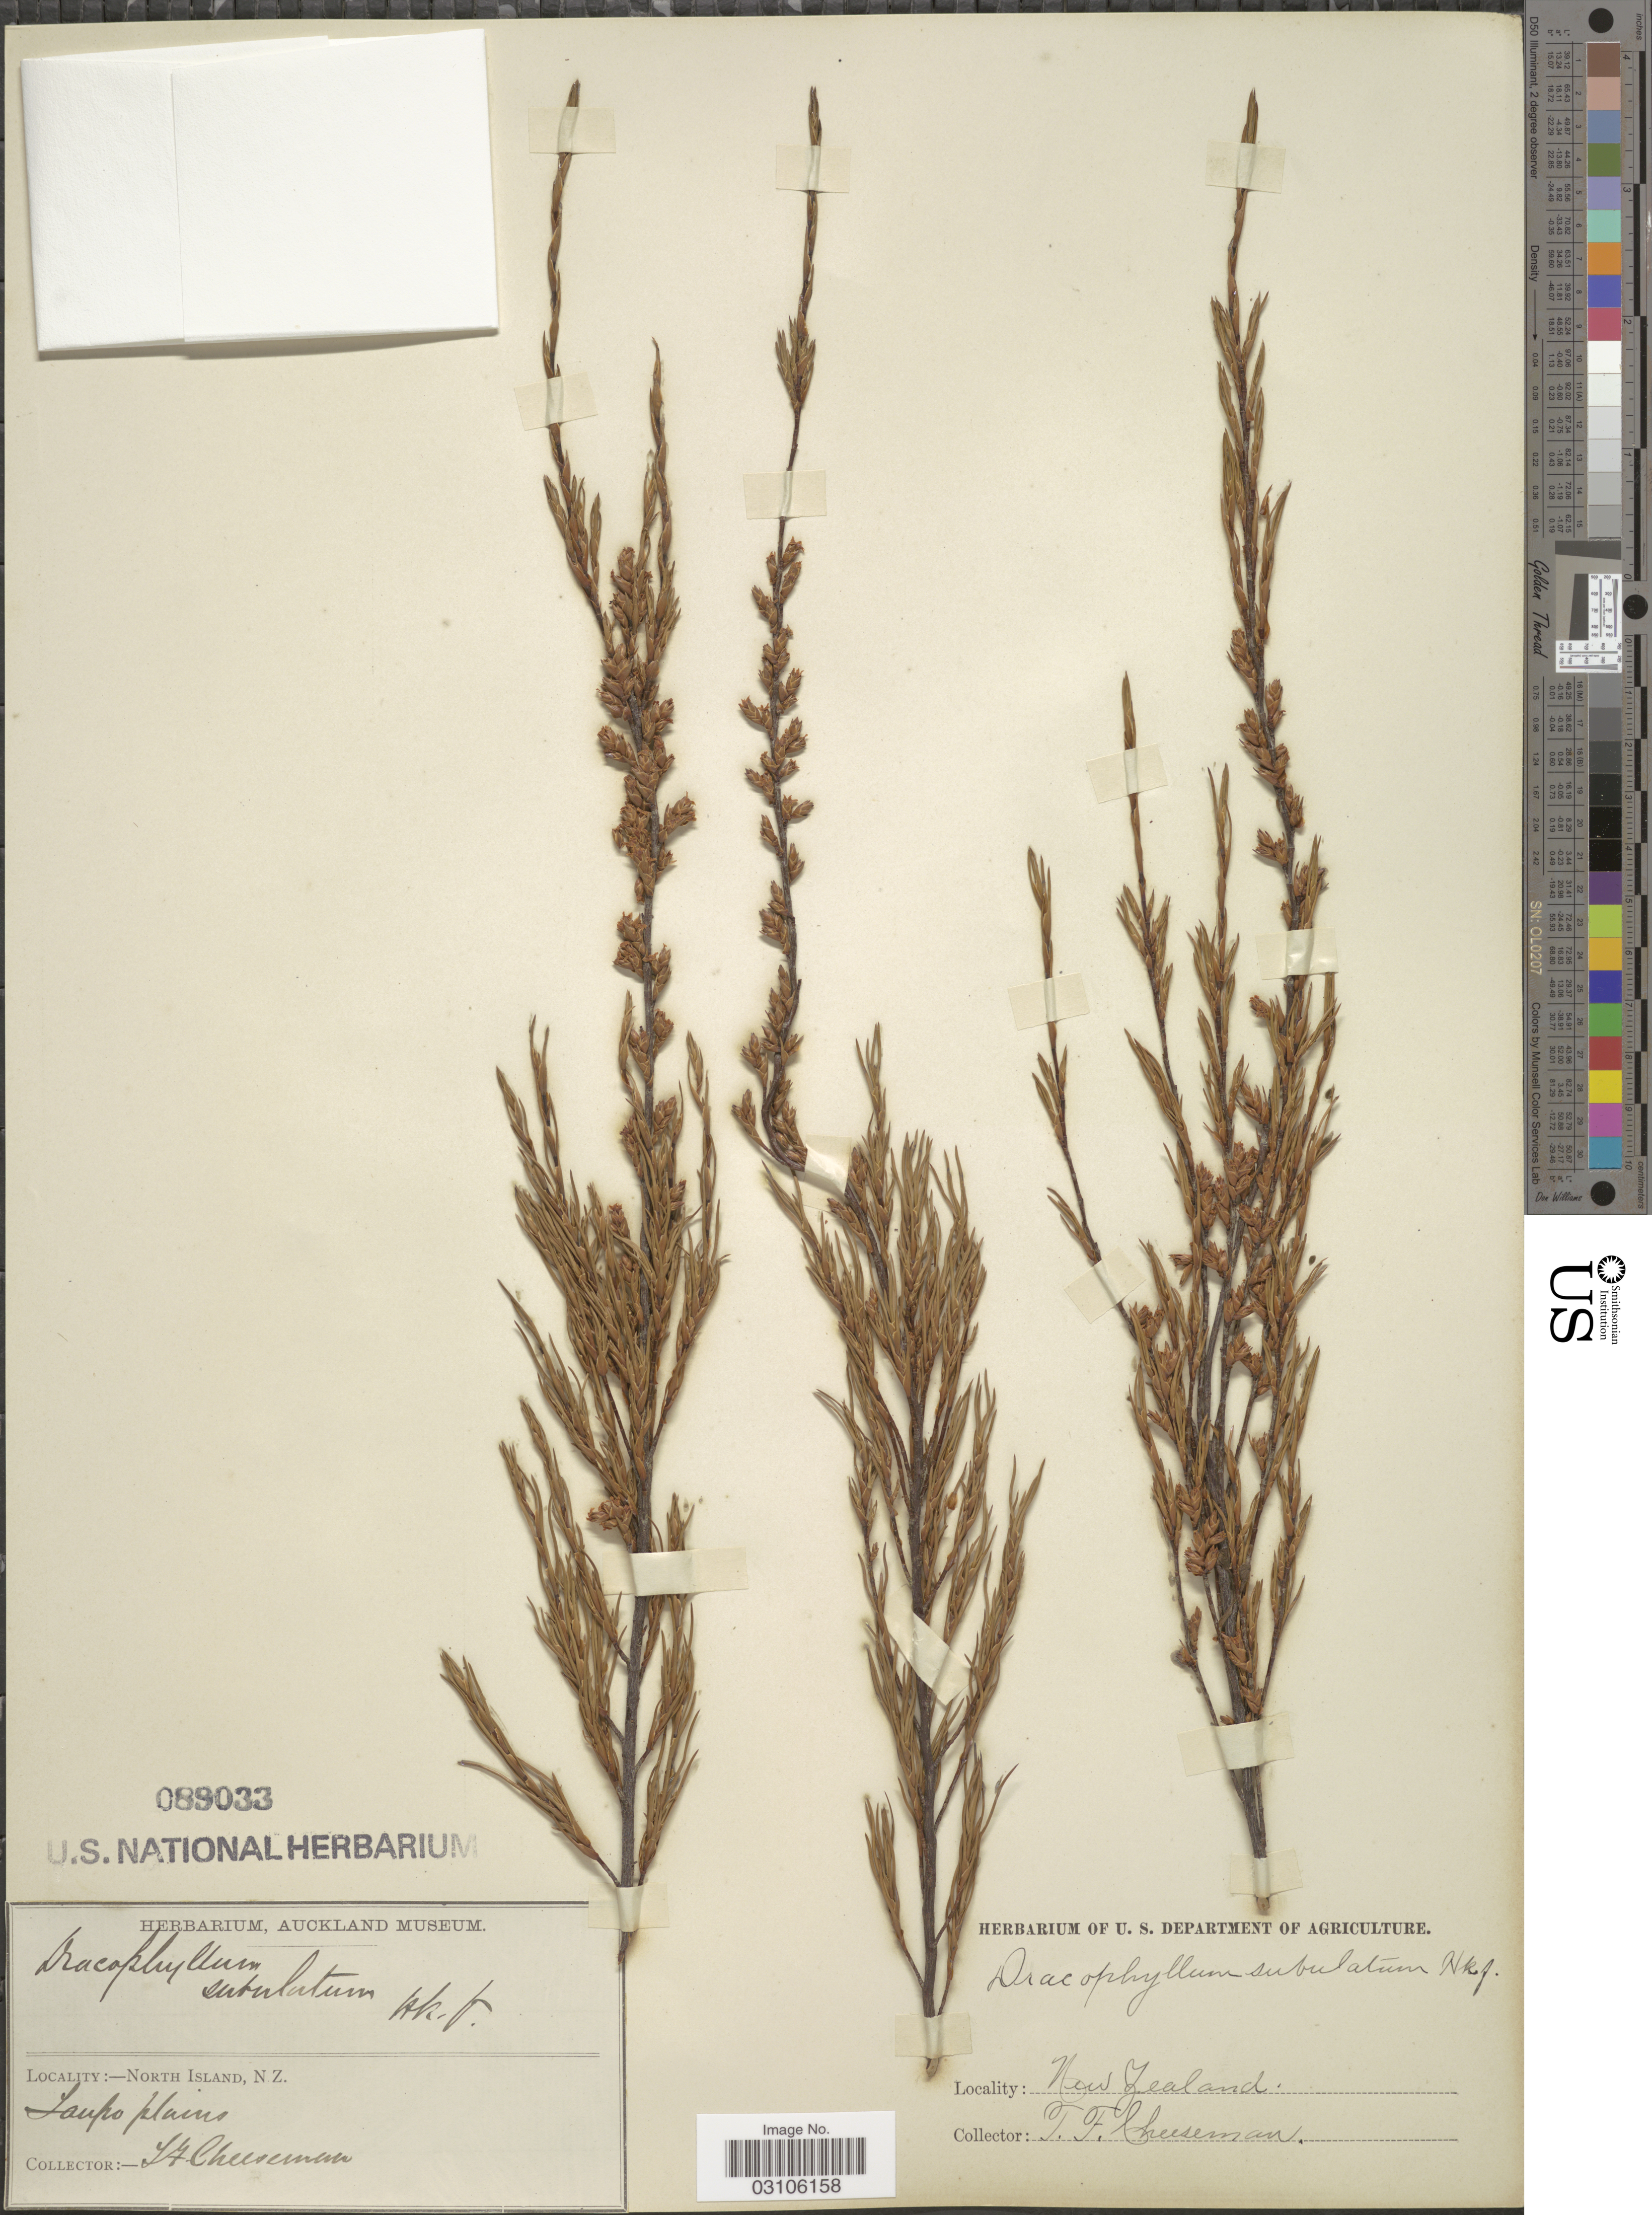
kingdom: Plantae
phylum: Tracheophyta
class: Magnoliopsida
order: Ericales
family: Ericaceae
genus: Dracophyllum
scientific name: Dracophyllum subulatum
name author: Hook. f.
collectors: T. F. Cheeseman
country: New Zealand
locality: North Island, N Z. Taupo plains.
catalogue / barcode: US 89033